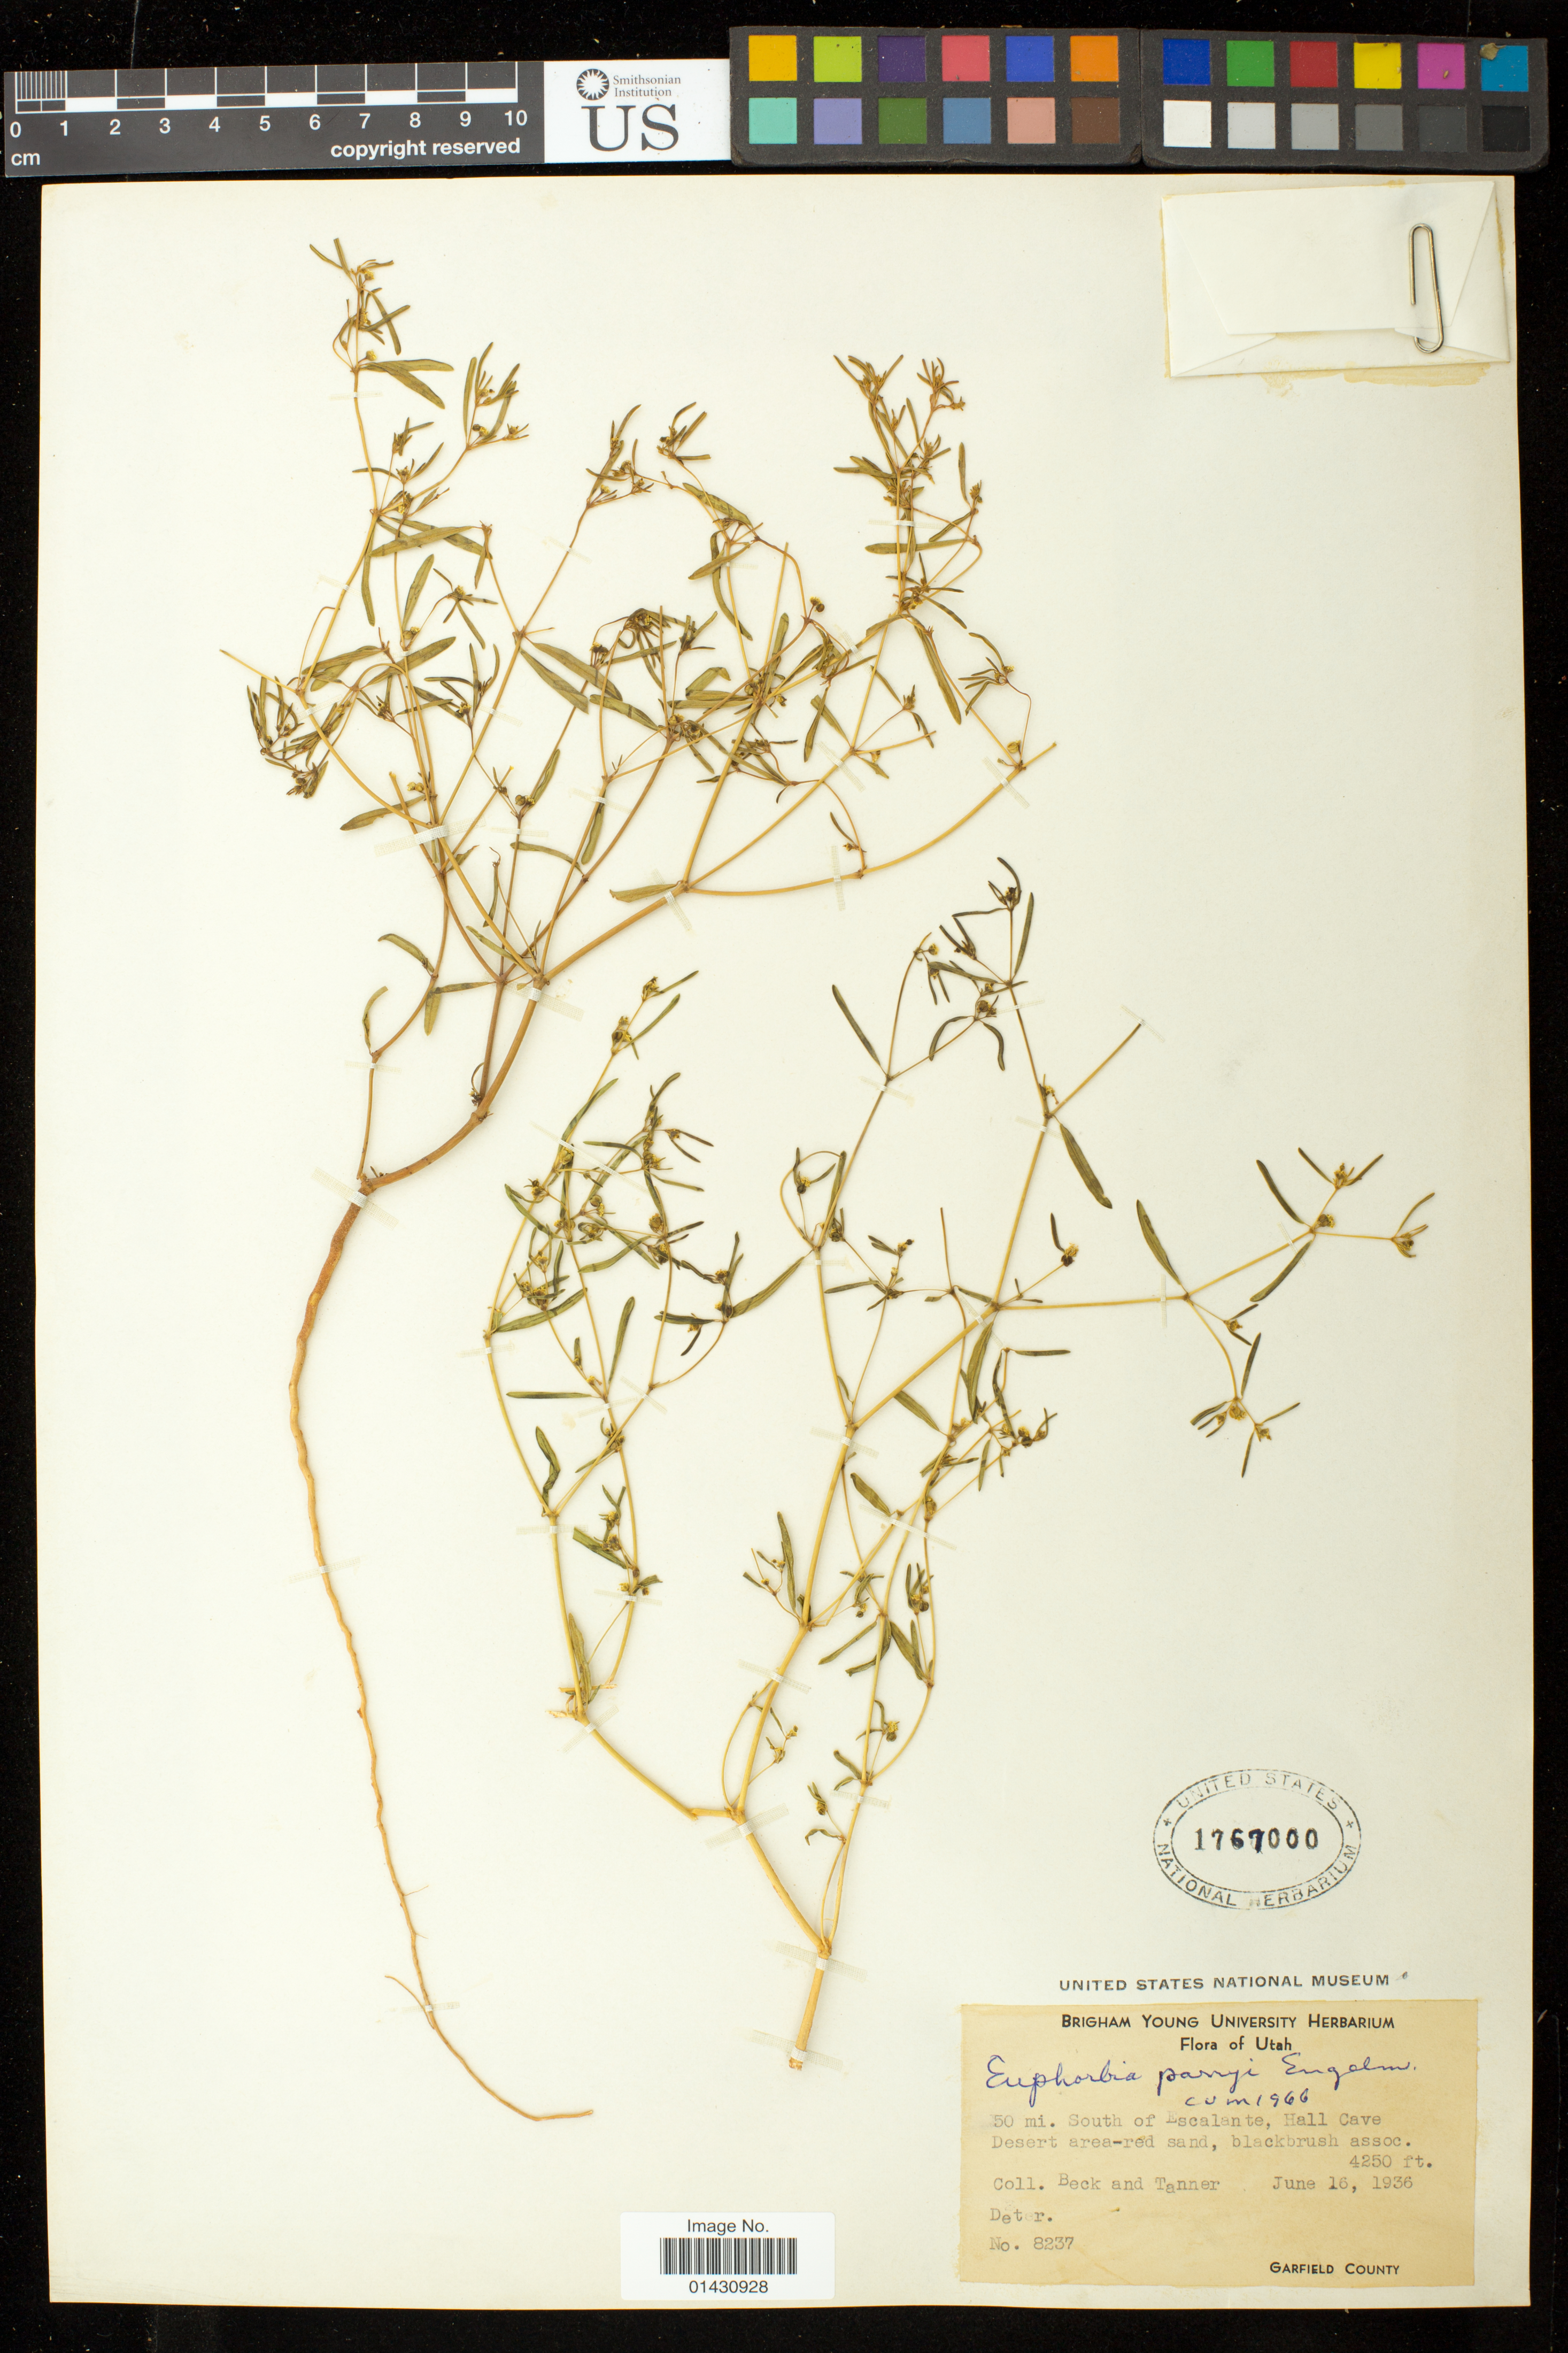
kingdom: Plantae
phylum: Tracheophyta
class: Magnoliopsida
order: Malpighiales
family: Euphorbiaceae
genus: Euphorbia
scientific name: Euphorbia parryi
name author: Engelm.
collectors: -- Beck & -. Tanner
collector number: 8237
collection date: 1936-06-16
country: United States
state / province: Utah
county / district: Garfield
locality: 50 miles south of Escalante, Hall Cave.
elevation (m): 1295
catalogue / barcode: US 1767000